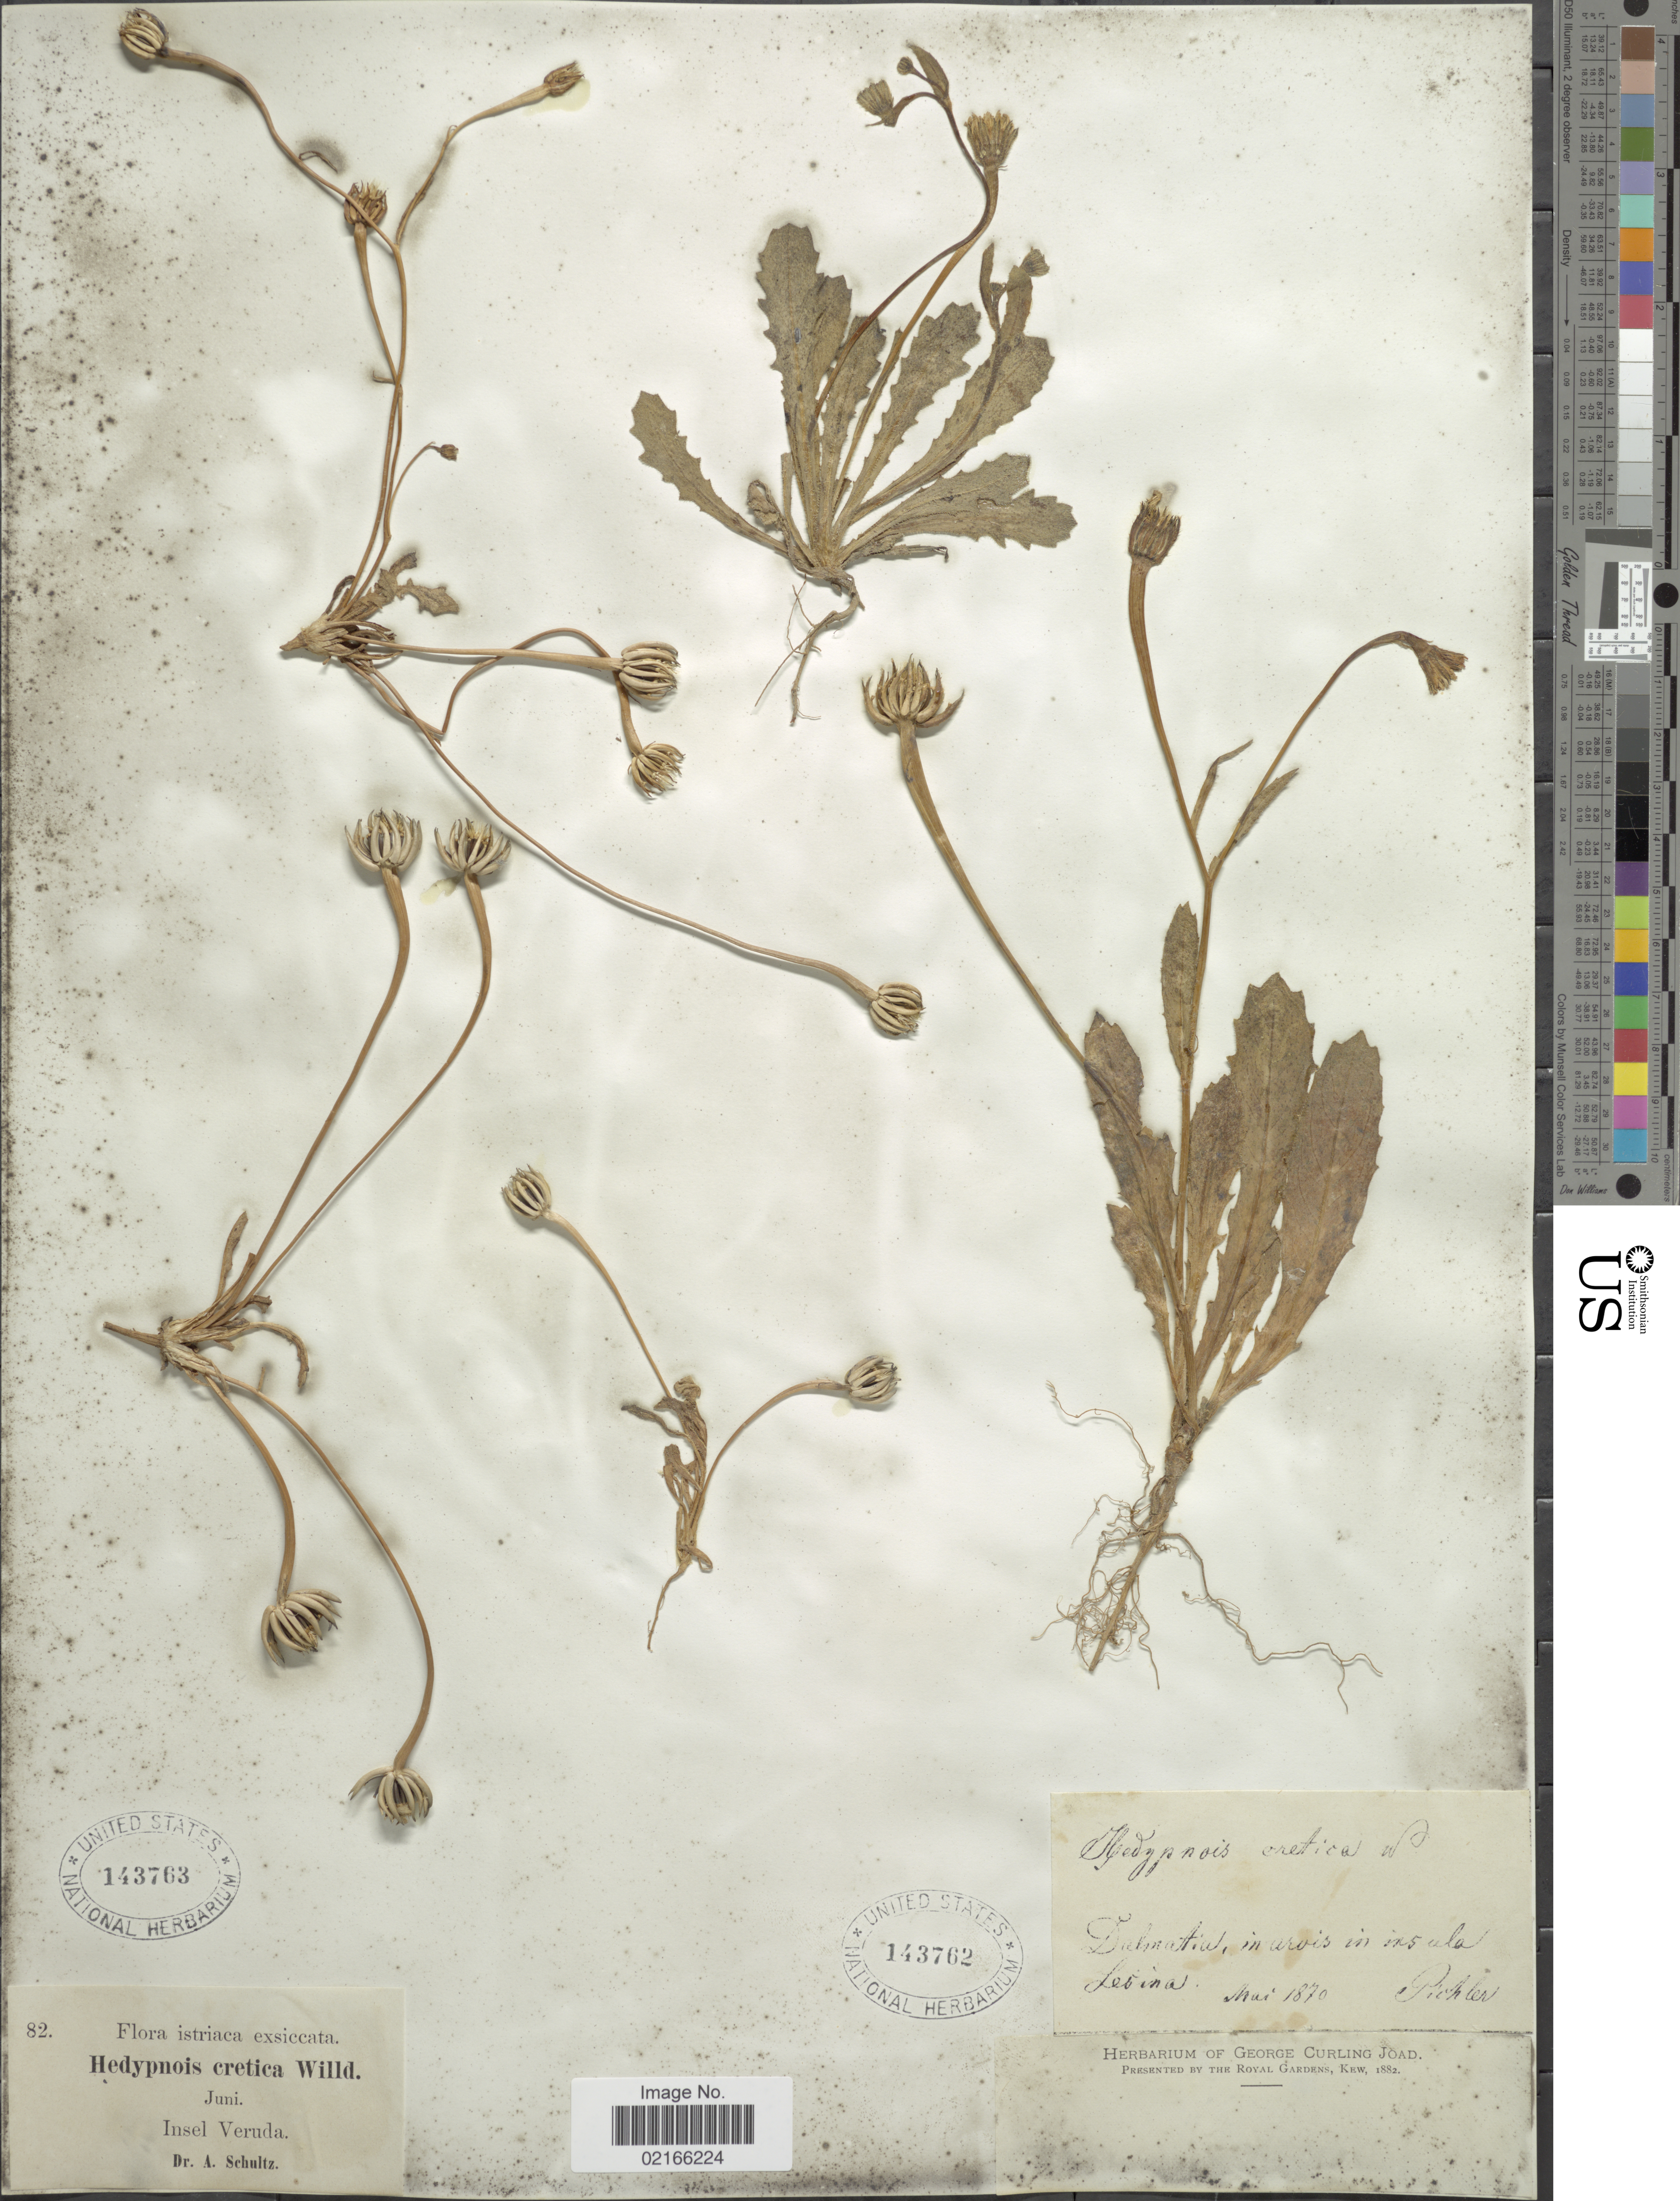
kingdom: Plantae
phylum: Tracheophyta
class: Magnoliopsida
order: Asterales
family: Asteraceae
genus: Hedypnois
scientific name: Hedypnois cretica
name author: (L.) Dum. Cours.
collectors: A. Schultz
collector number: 82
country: Croatia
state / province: Istria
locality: Insel Veruda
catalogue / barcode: US 143763-2